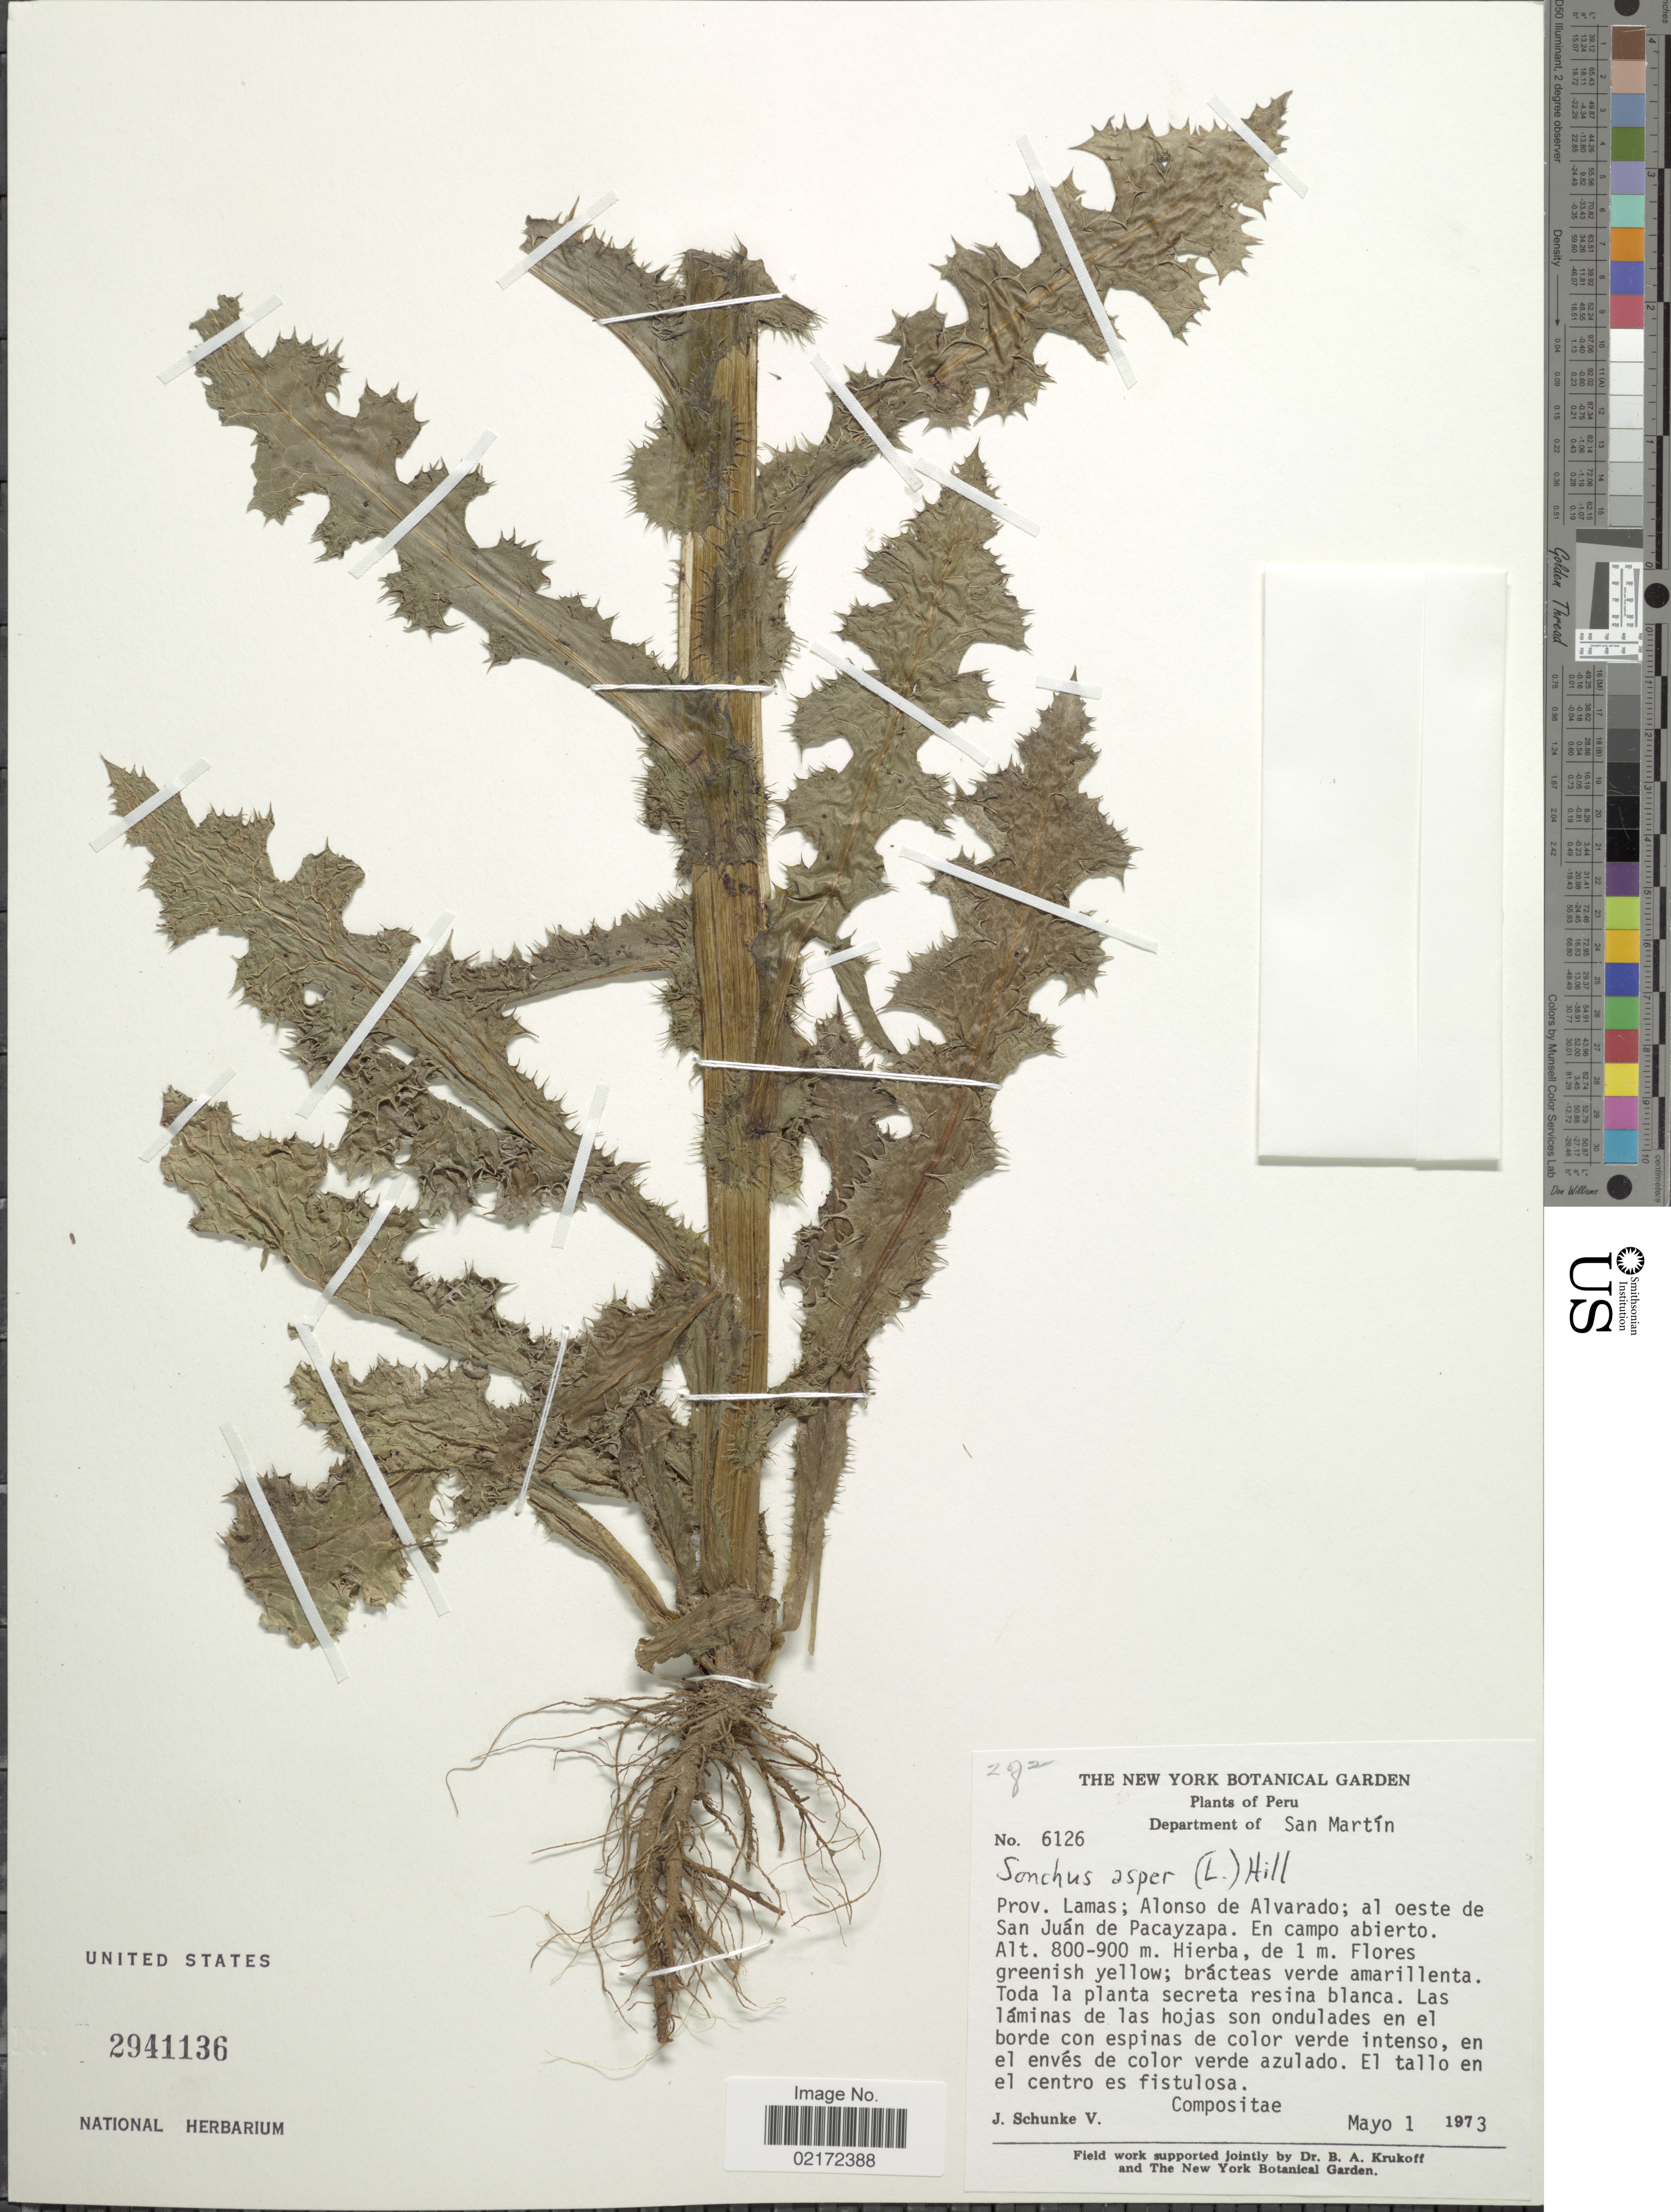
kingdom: Plantae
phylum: Tracheophyta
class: Magnoliopsida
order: Asterales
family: Asteraceae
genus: Sonchus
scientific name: Sonchus asper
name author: (L.) Hill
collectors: J. Schunke Vigo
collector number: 6126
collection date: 1973-05-01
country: Peru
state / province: San Martín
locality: Department of San Martín. Prov. Lamas: Alonso de Alvarado; al oeste de San Juán de Pacayzapa.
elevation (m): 800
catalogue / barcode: US 2941136